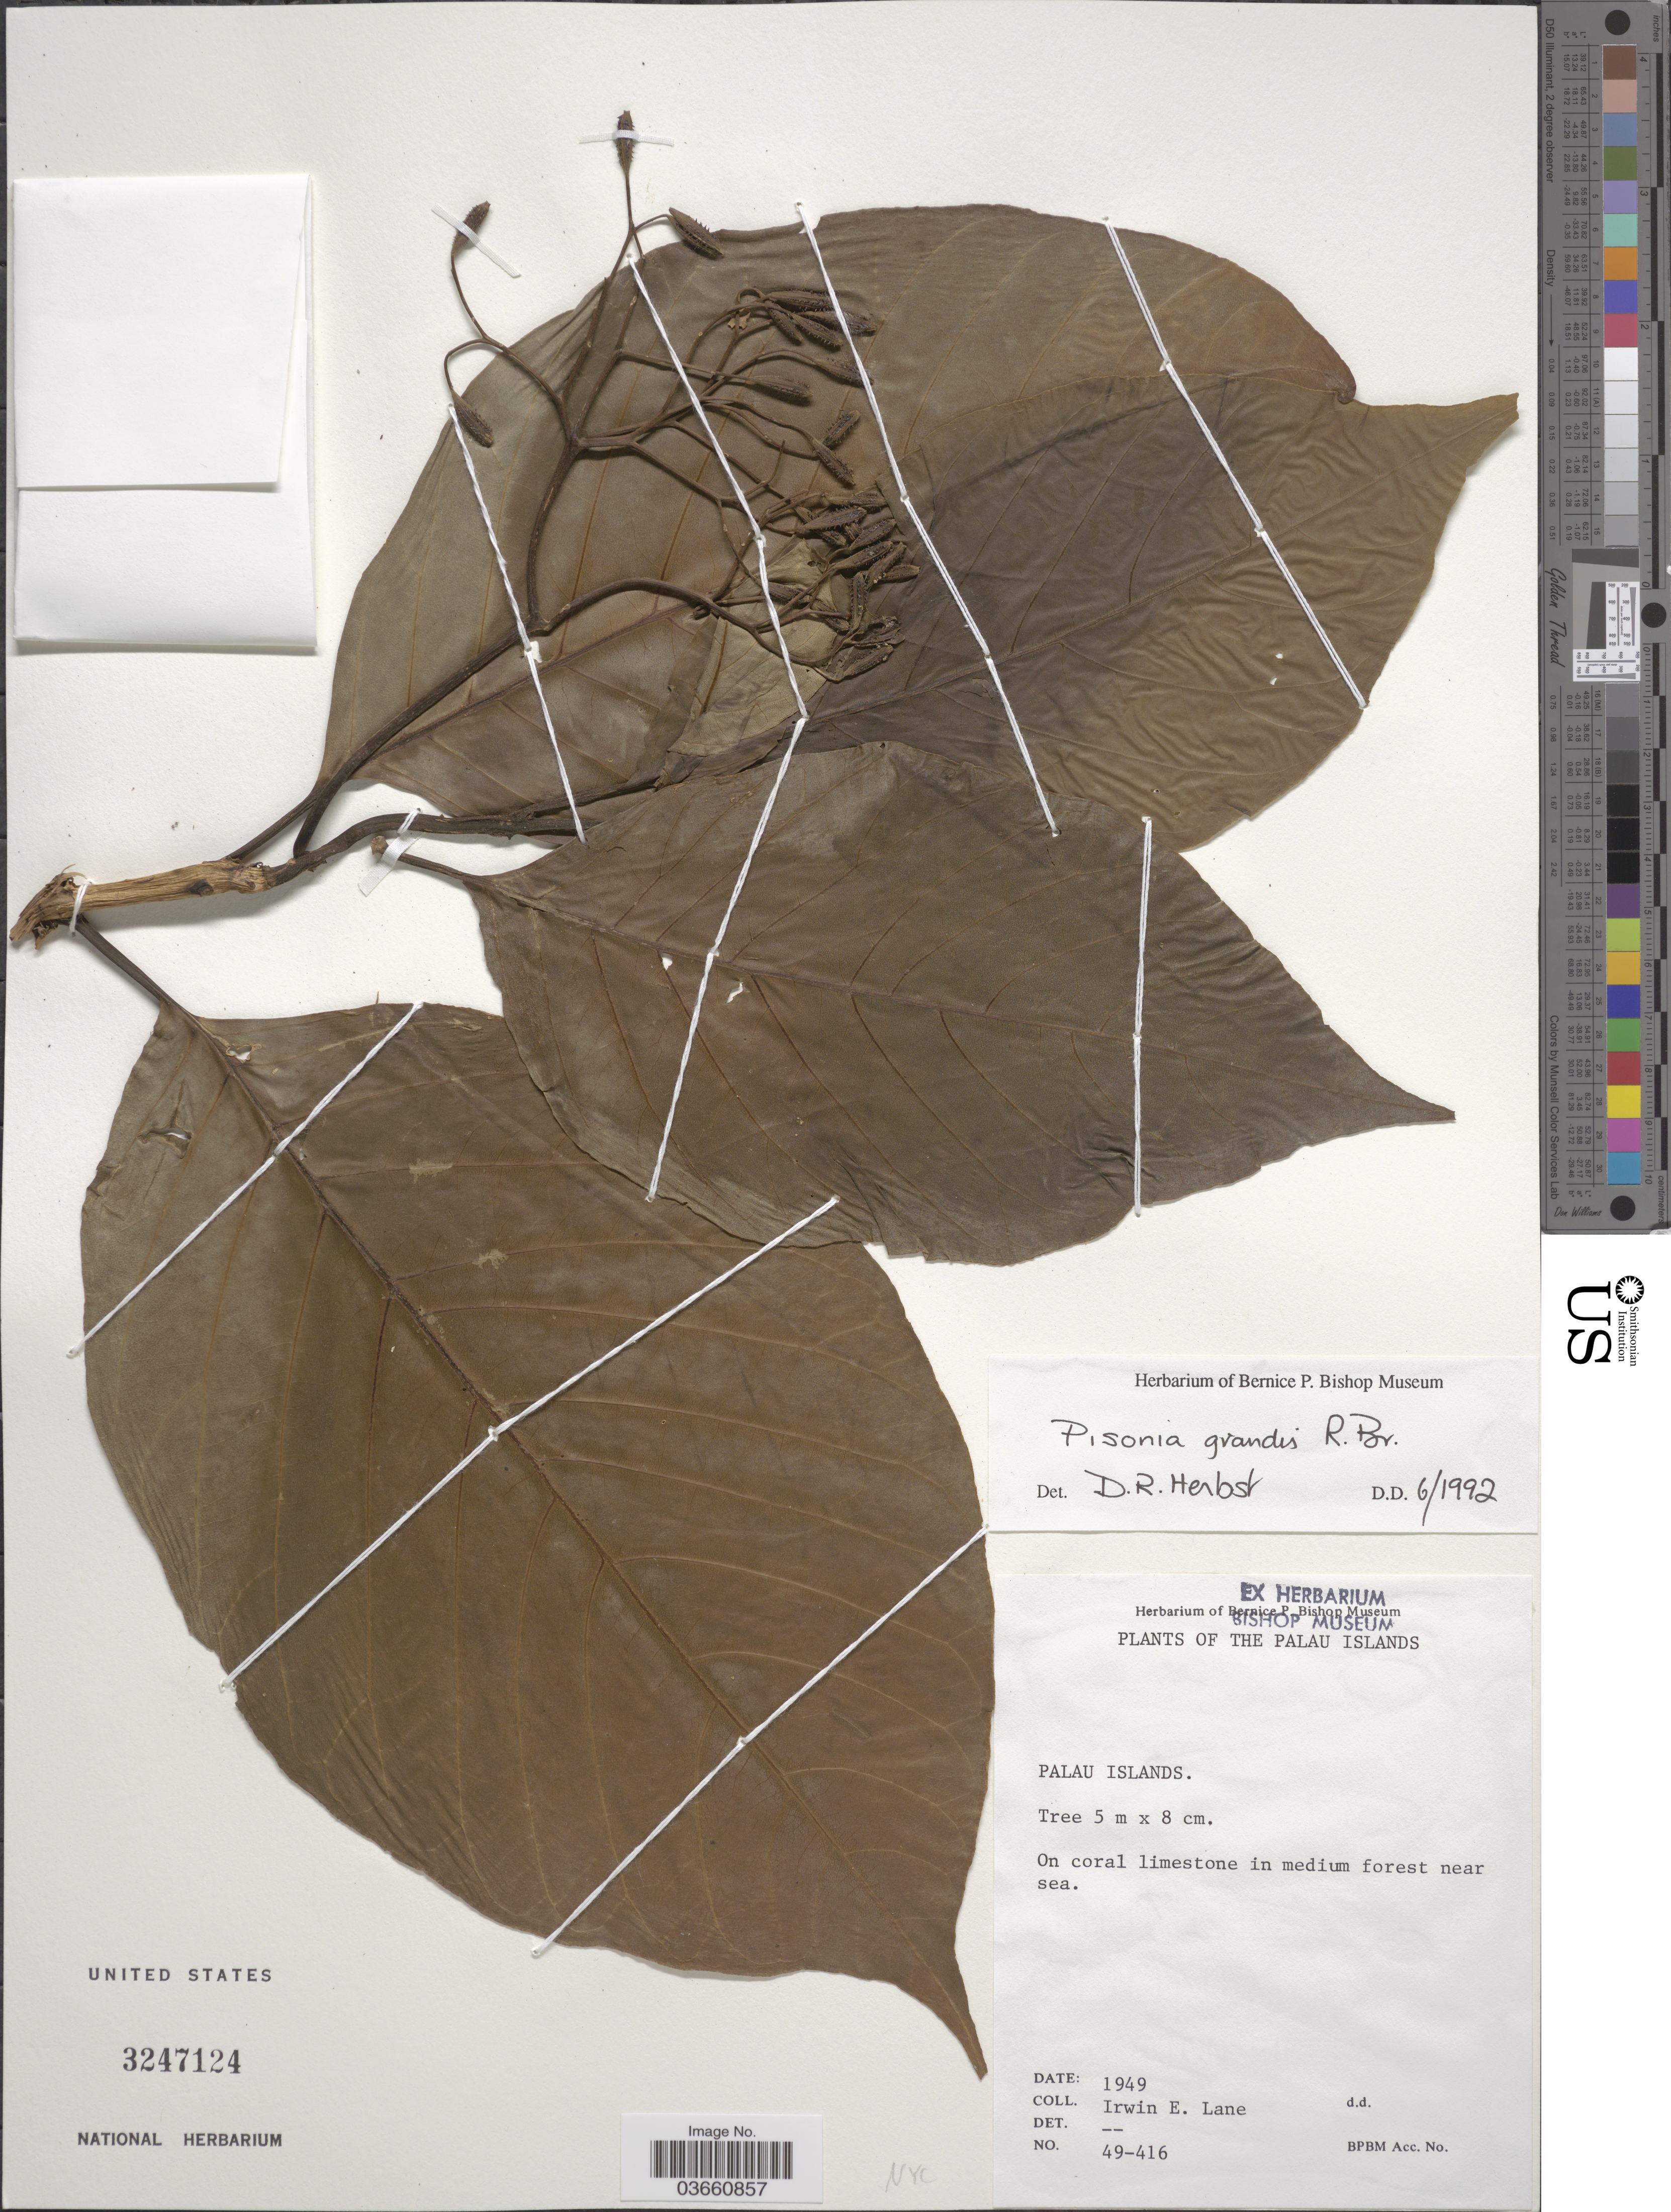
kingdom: Plantae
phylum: Tracheophyta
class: Magnoliopsida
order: Caryophyllales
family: Nyctaginaceae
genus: Pisonia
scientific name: Pisonia grandis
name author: R. Br.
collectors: I. Lane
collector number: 49-416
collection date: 1949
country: Palau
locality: Palau Islands.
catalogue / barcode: US 3247124